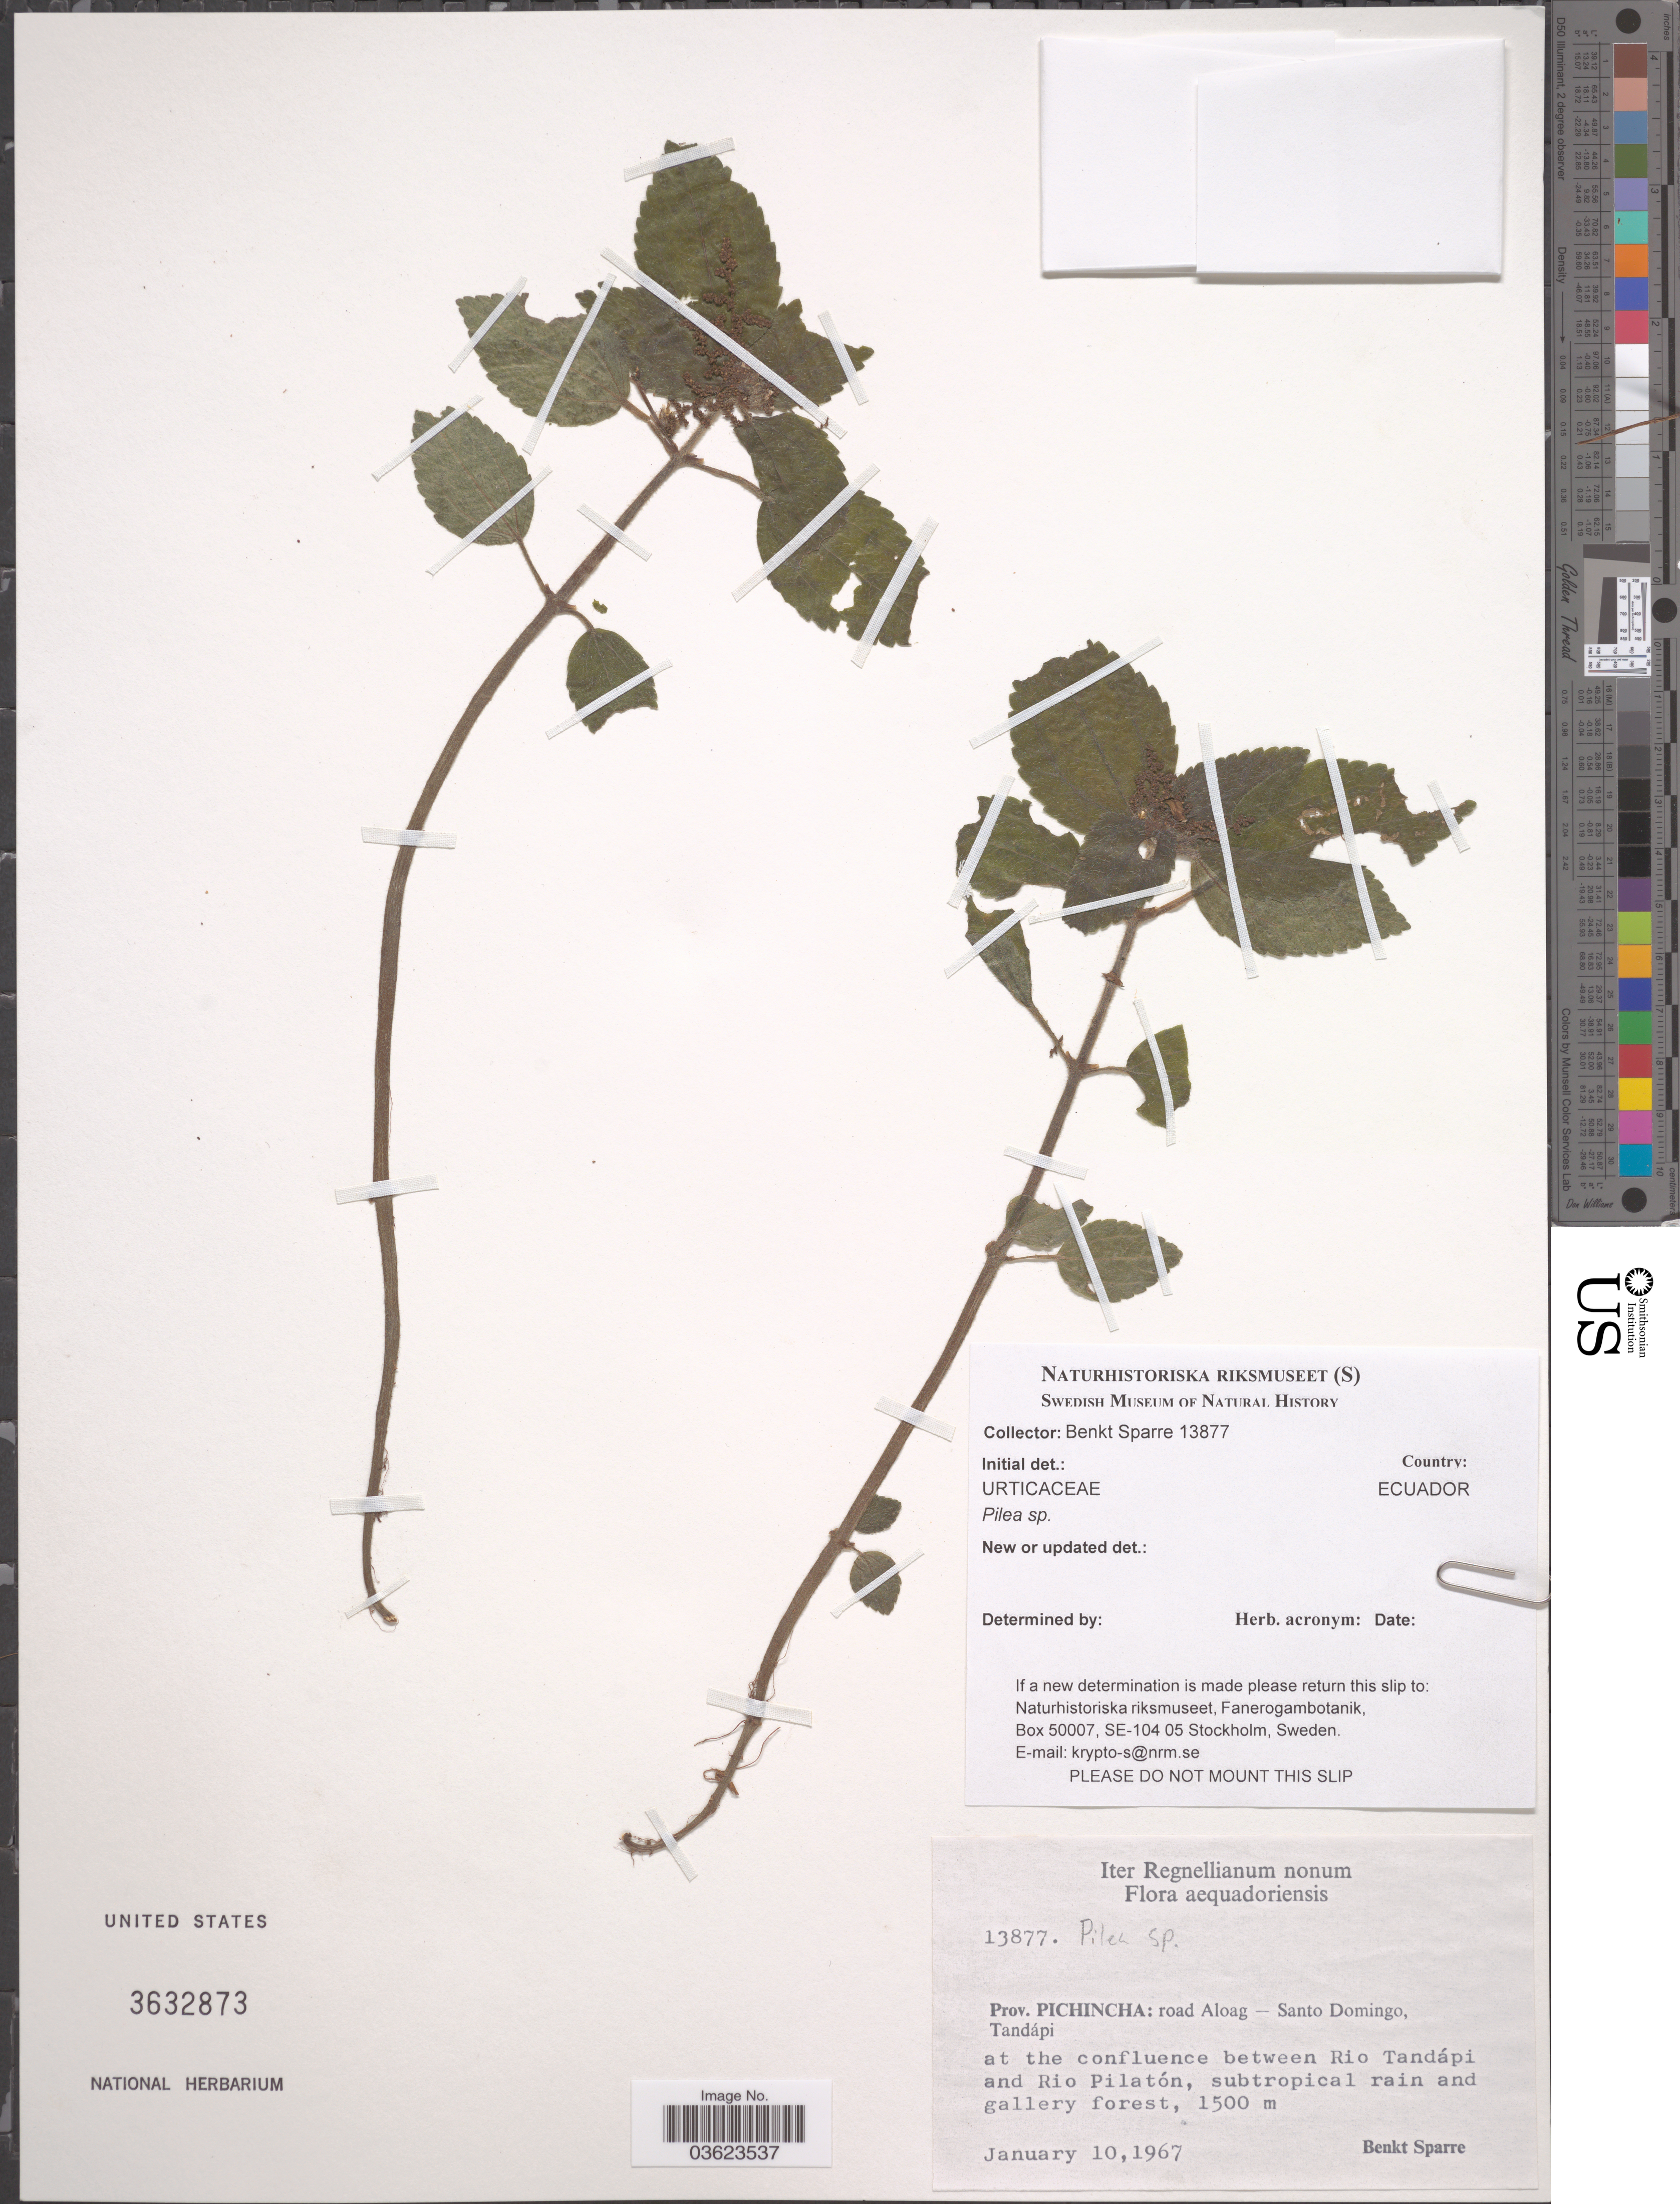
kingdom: Plantae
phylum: Tracheophyta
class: Magnoliopsida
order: Rosales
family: Urticaceae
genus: Pilea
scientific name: Pilea sp.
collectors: B. Sparre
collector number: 13877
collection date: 1967-01-10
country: Ecuador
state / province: Pichincha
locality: Aequadoriensis. Road Aloag - Santo Domingo, Tandápi at the confluence between Rio Tandápi and Rio Pilatón.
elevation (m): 1500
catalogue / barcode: US 3632873